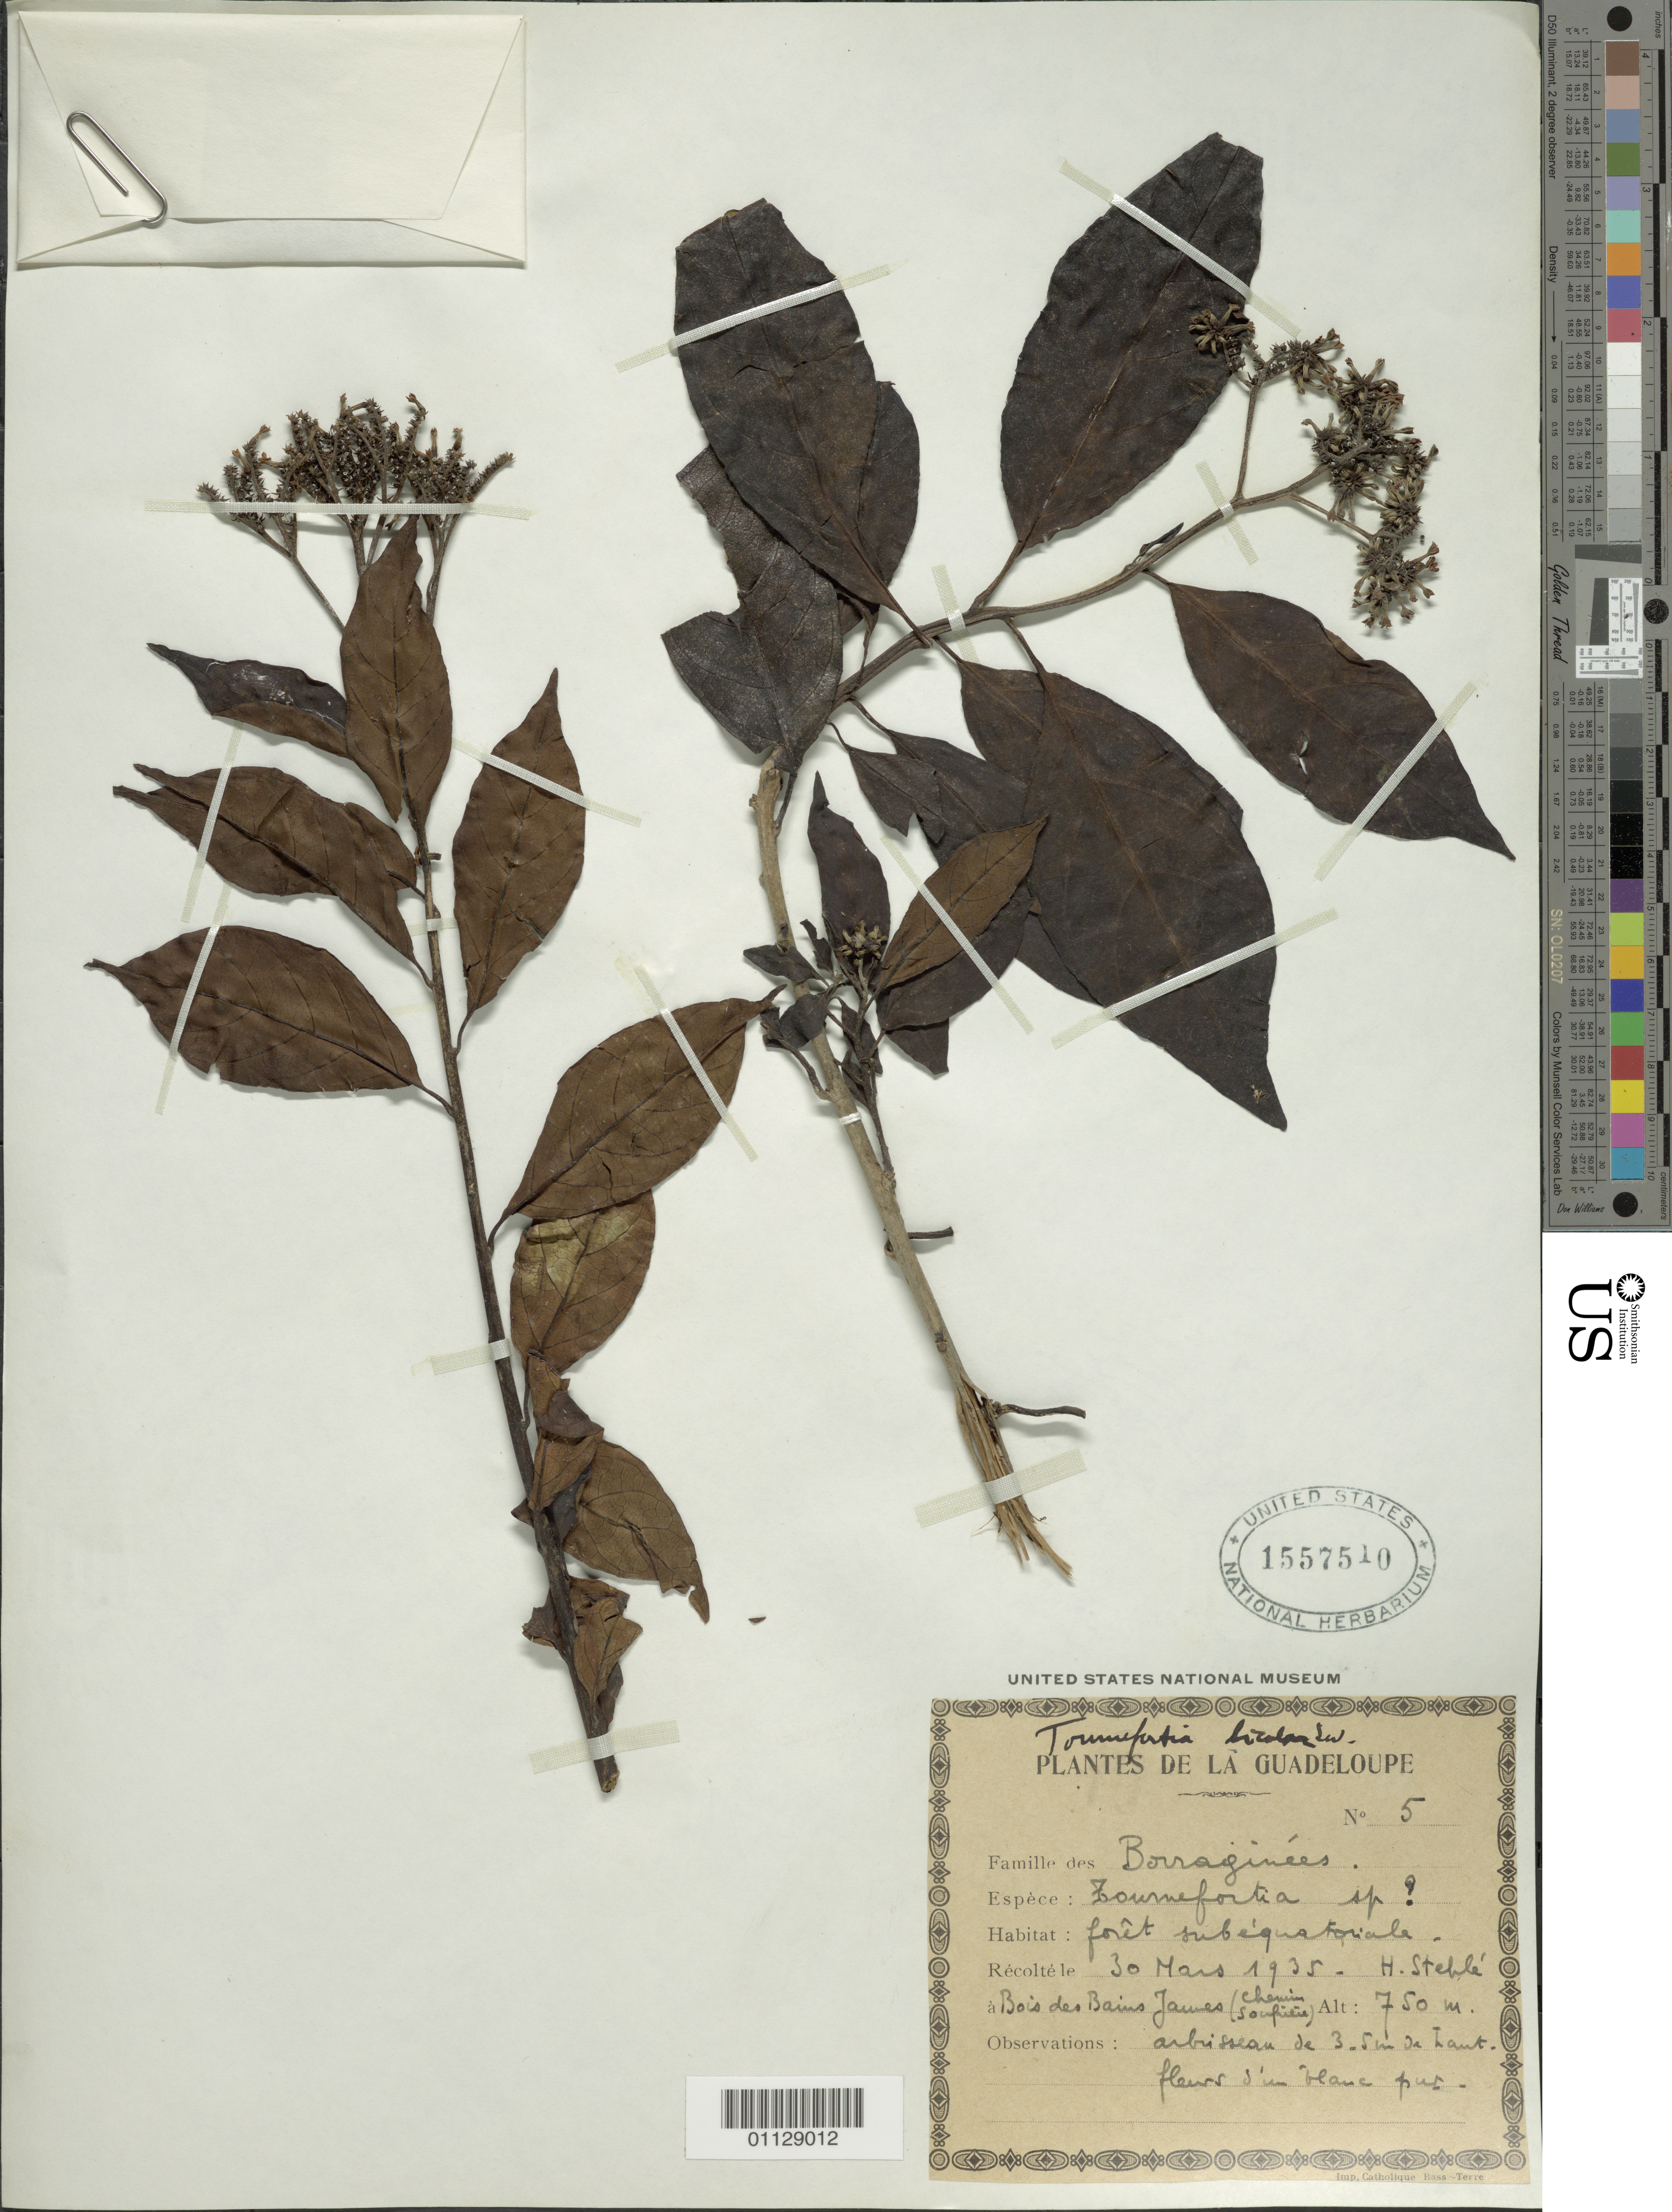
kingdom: Plantae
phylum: Tracheophyta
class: Magnoliopsida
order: Boraginales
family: Heliotropiaceae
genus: Tournefortia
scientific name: Tournefortia bicolor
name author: Sw.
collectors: H. Stehlé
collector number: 5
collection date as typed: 30 Mar 1935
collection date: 1935-03-30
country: Guadeloupe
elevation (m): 750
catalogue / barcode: US 1557510